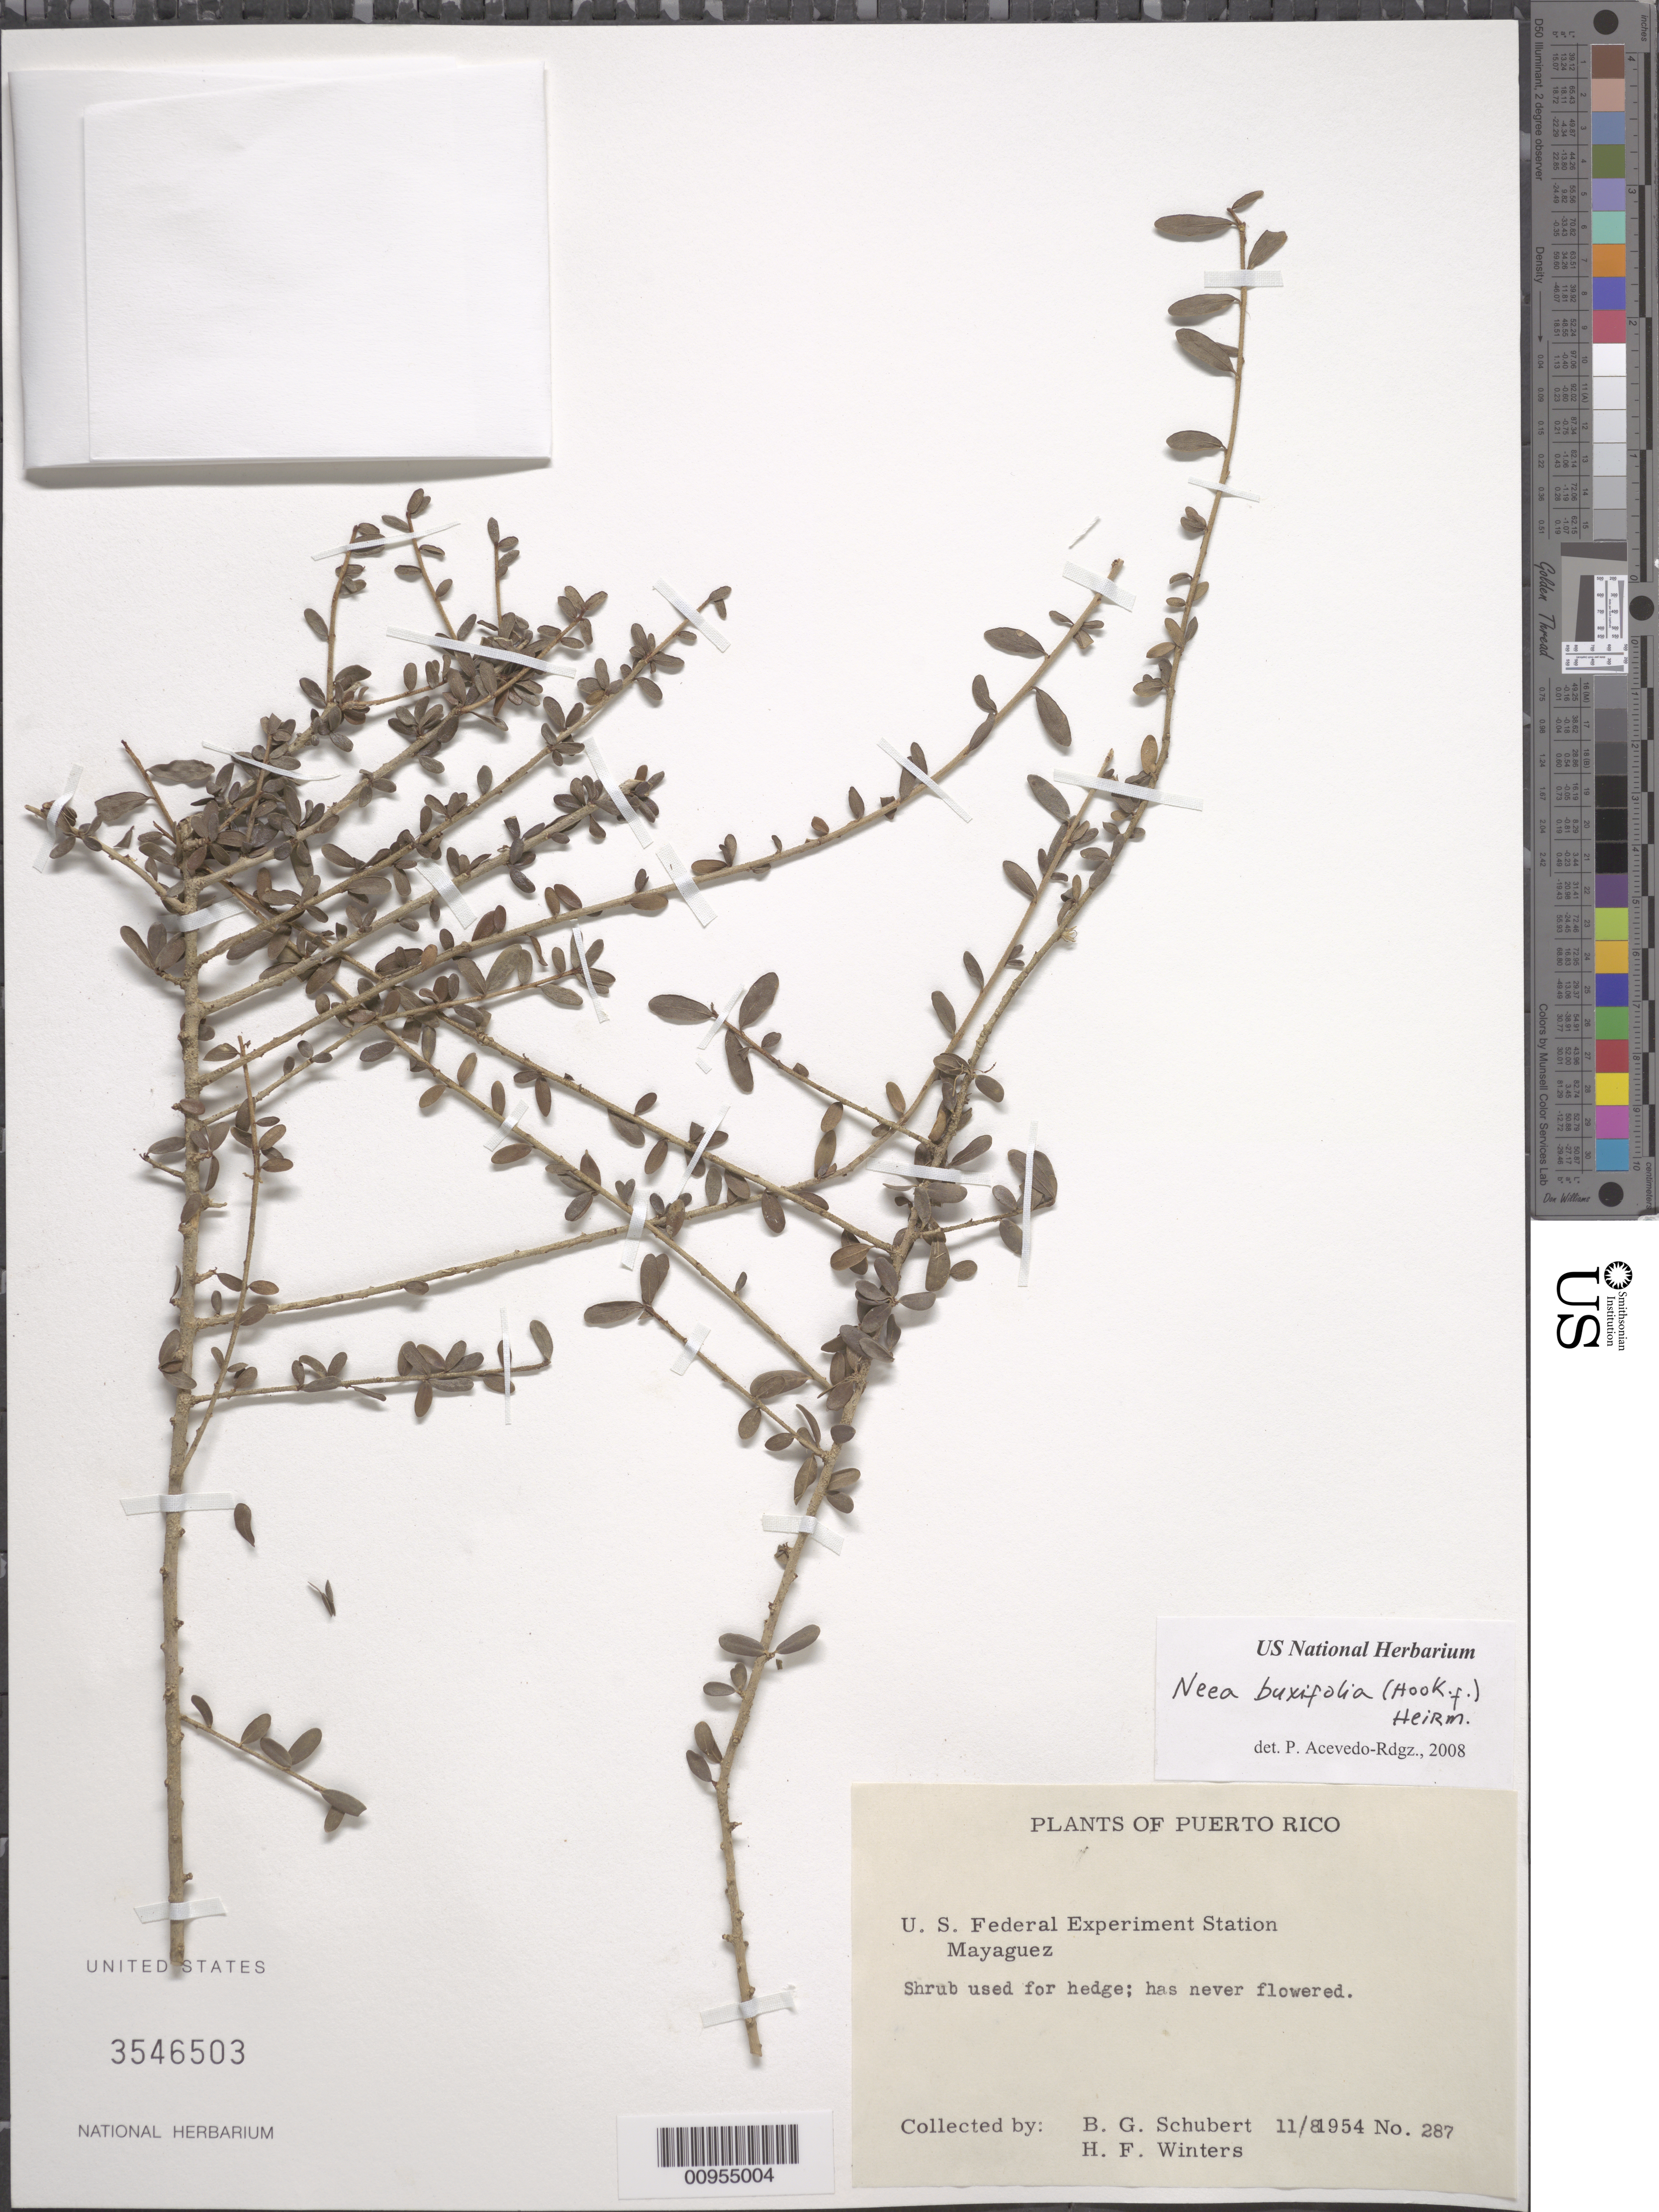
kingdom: Plantae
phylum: Tracheophyta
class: Magnoliopsida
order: Caryophyllales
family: Nyctaginaceae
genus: Neea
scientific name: Neea buxifolia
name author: (Hook. f.) Heimerl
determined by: Acevedo-Rodríguez, P., (BOT), Smithsonian Institution - National Museum of Natural History (UNITED STATES)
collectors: B. Schubert & H. Winters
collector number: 287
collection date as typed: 08 Nov 1954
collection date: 1954-11-08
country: Puerto Rico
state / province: Mayagüez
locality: U.S. Federal Experiment Station, Mayaguez.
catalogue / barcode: US 3546503